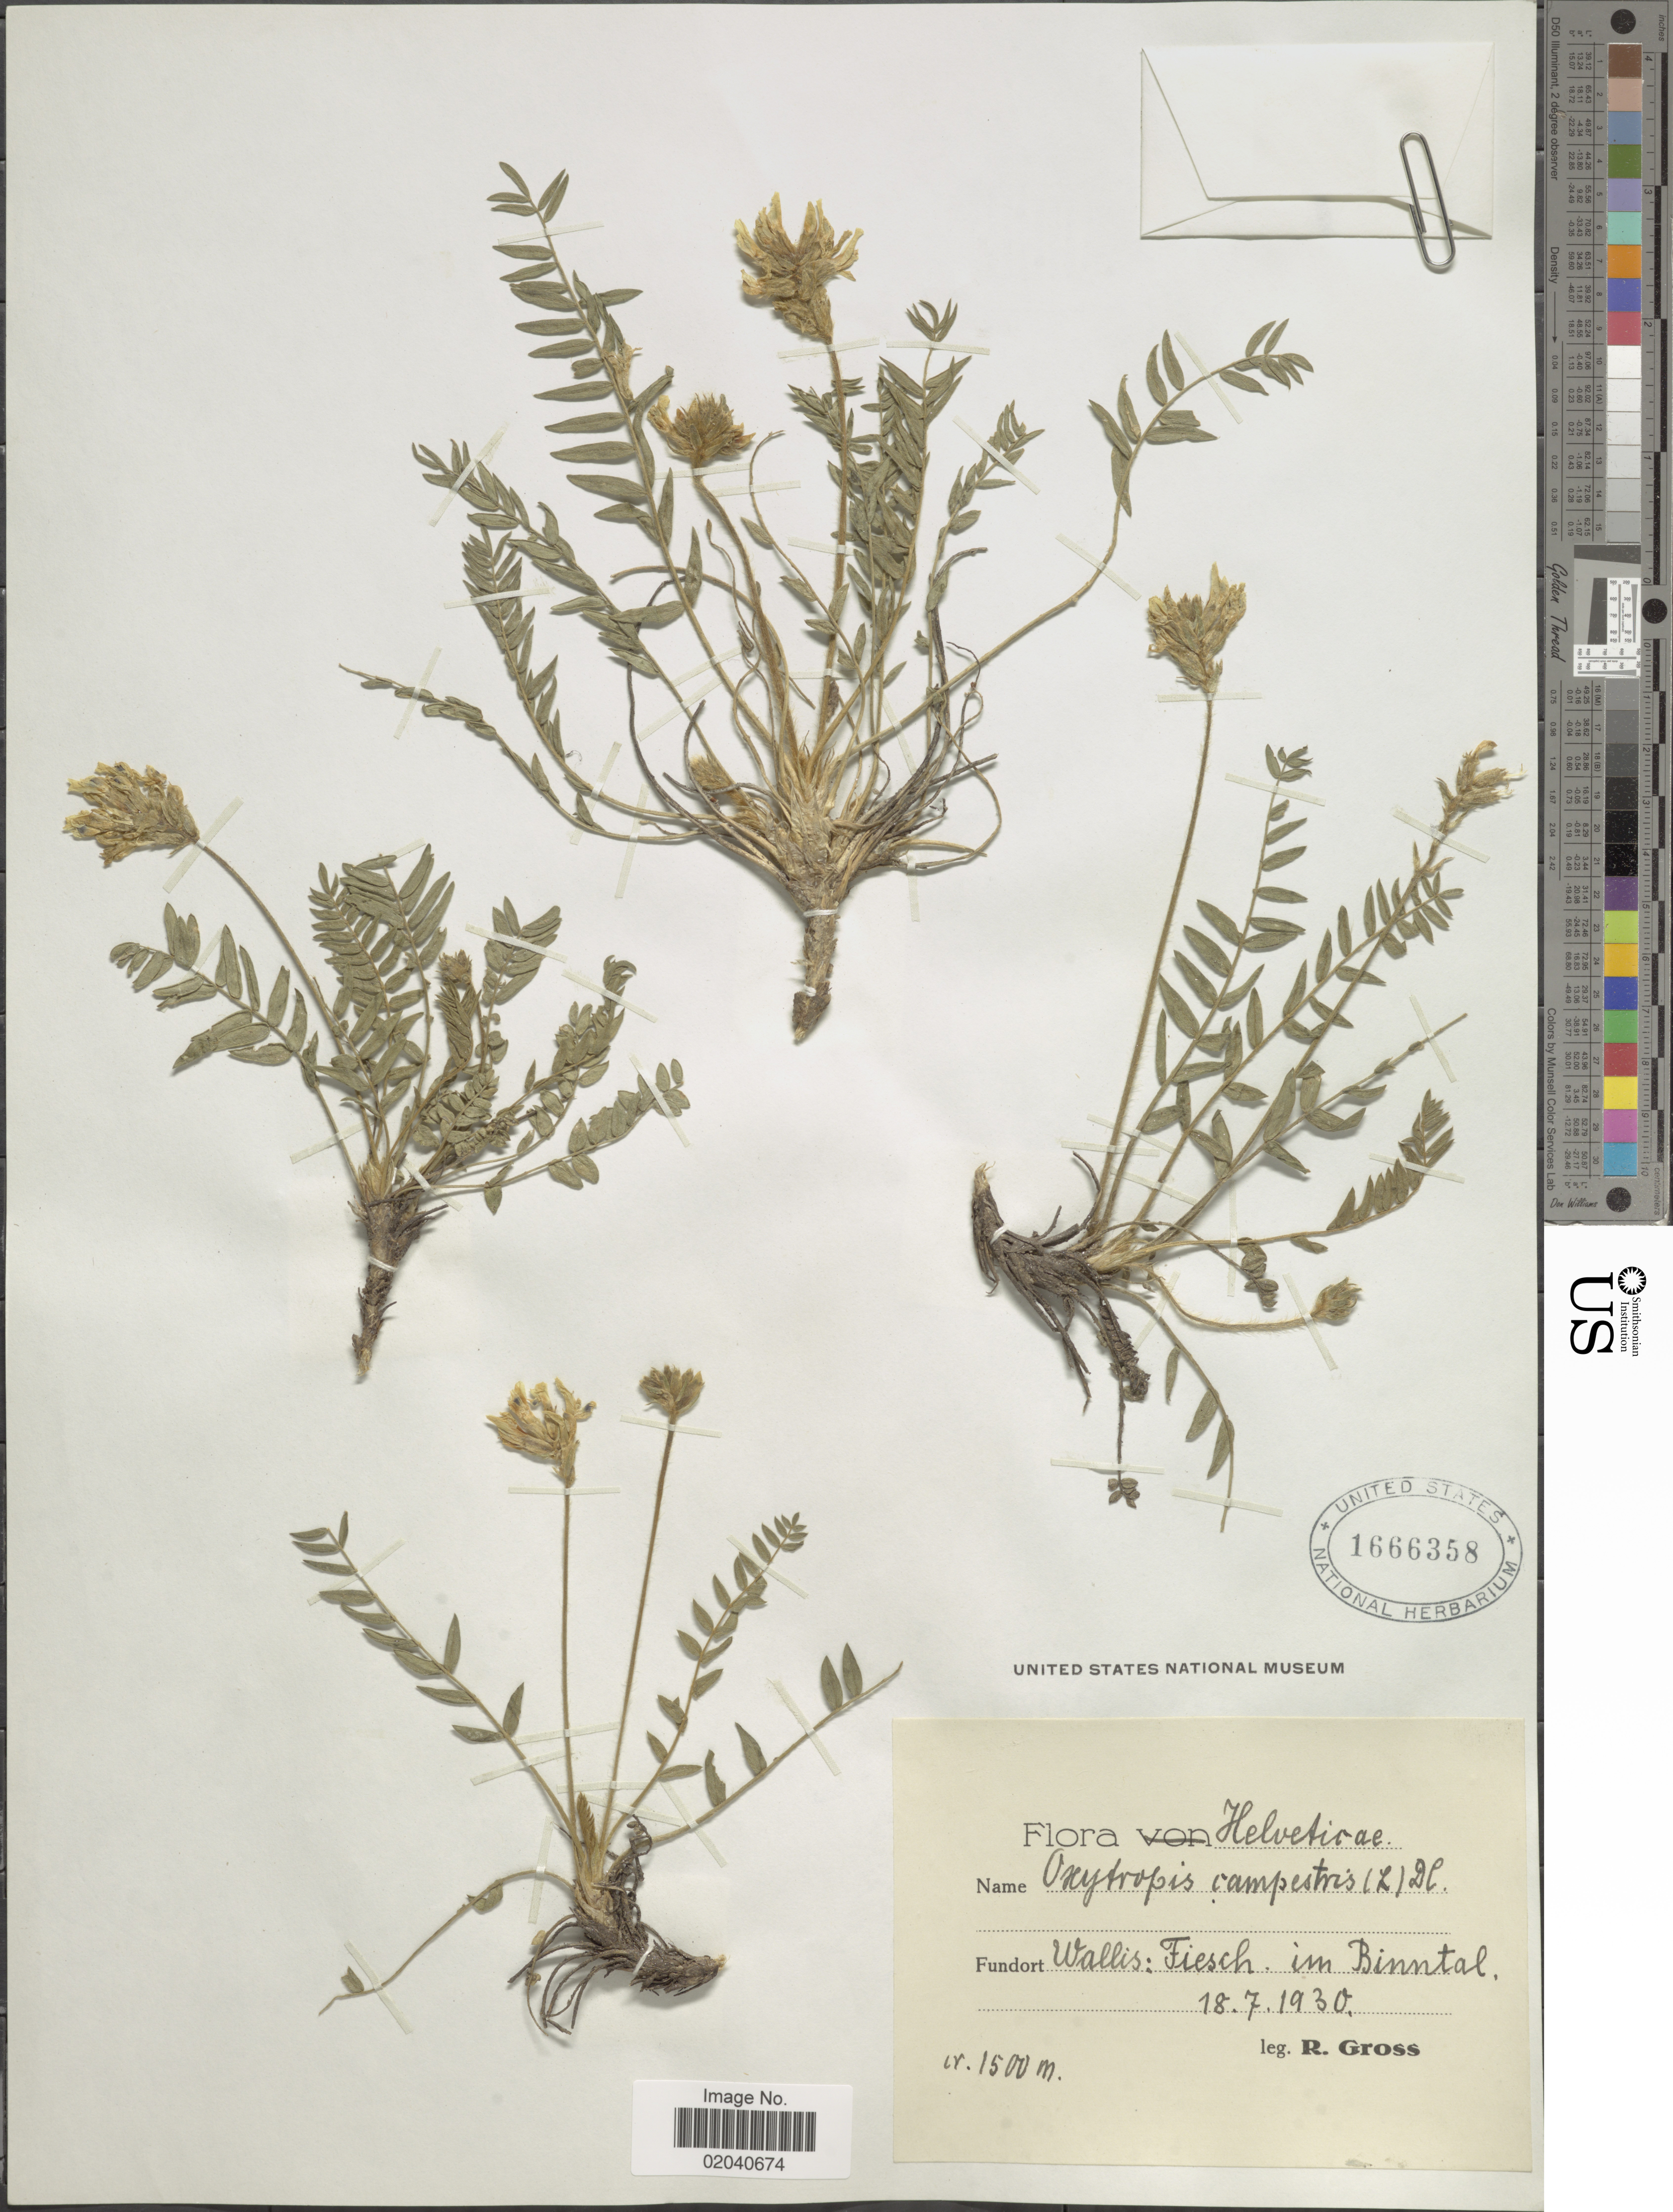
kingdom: Plantae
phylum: Tracheophyta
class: Magnoliopsida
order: Fabales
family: Fabaceae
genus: Oxytropis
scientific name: Oxytropis campestris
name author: (L.) DC.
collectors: R. Gross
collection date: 1930-07-18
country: Switzerland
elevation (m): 1500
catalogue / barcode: US 1666358